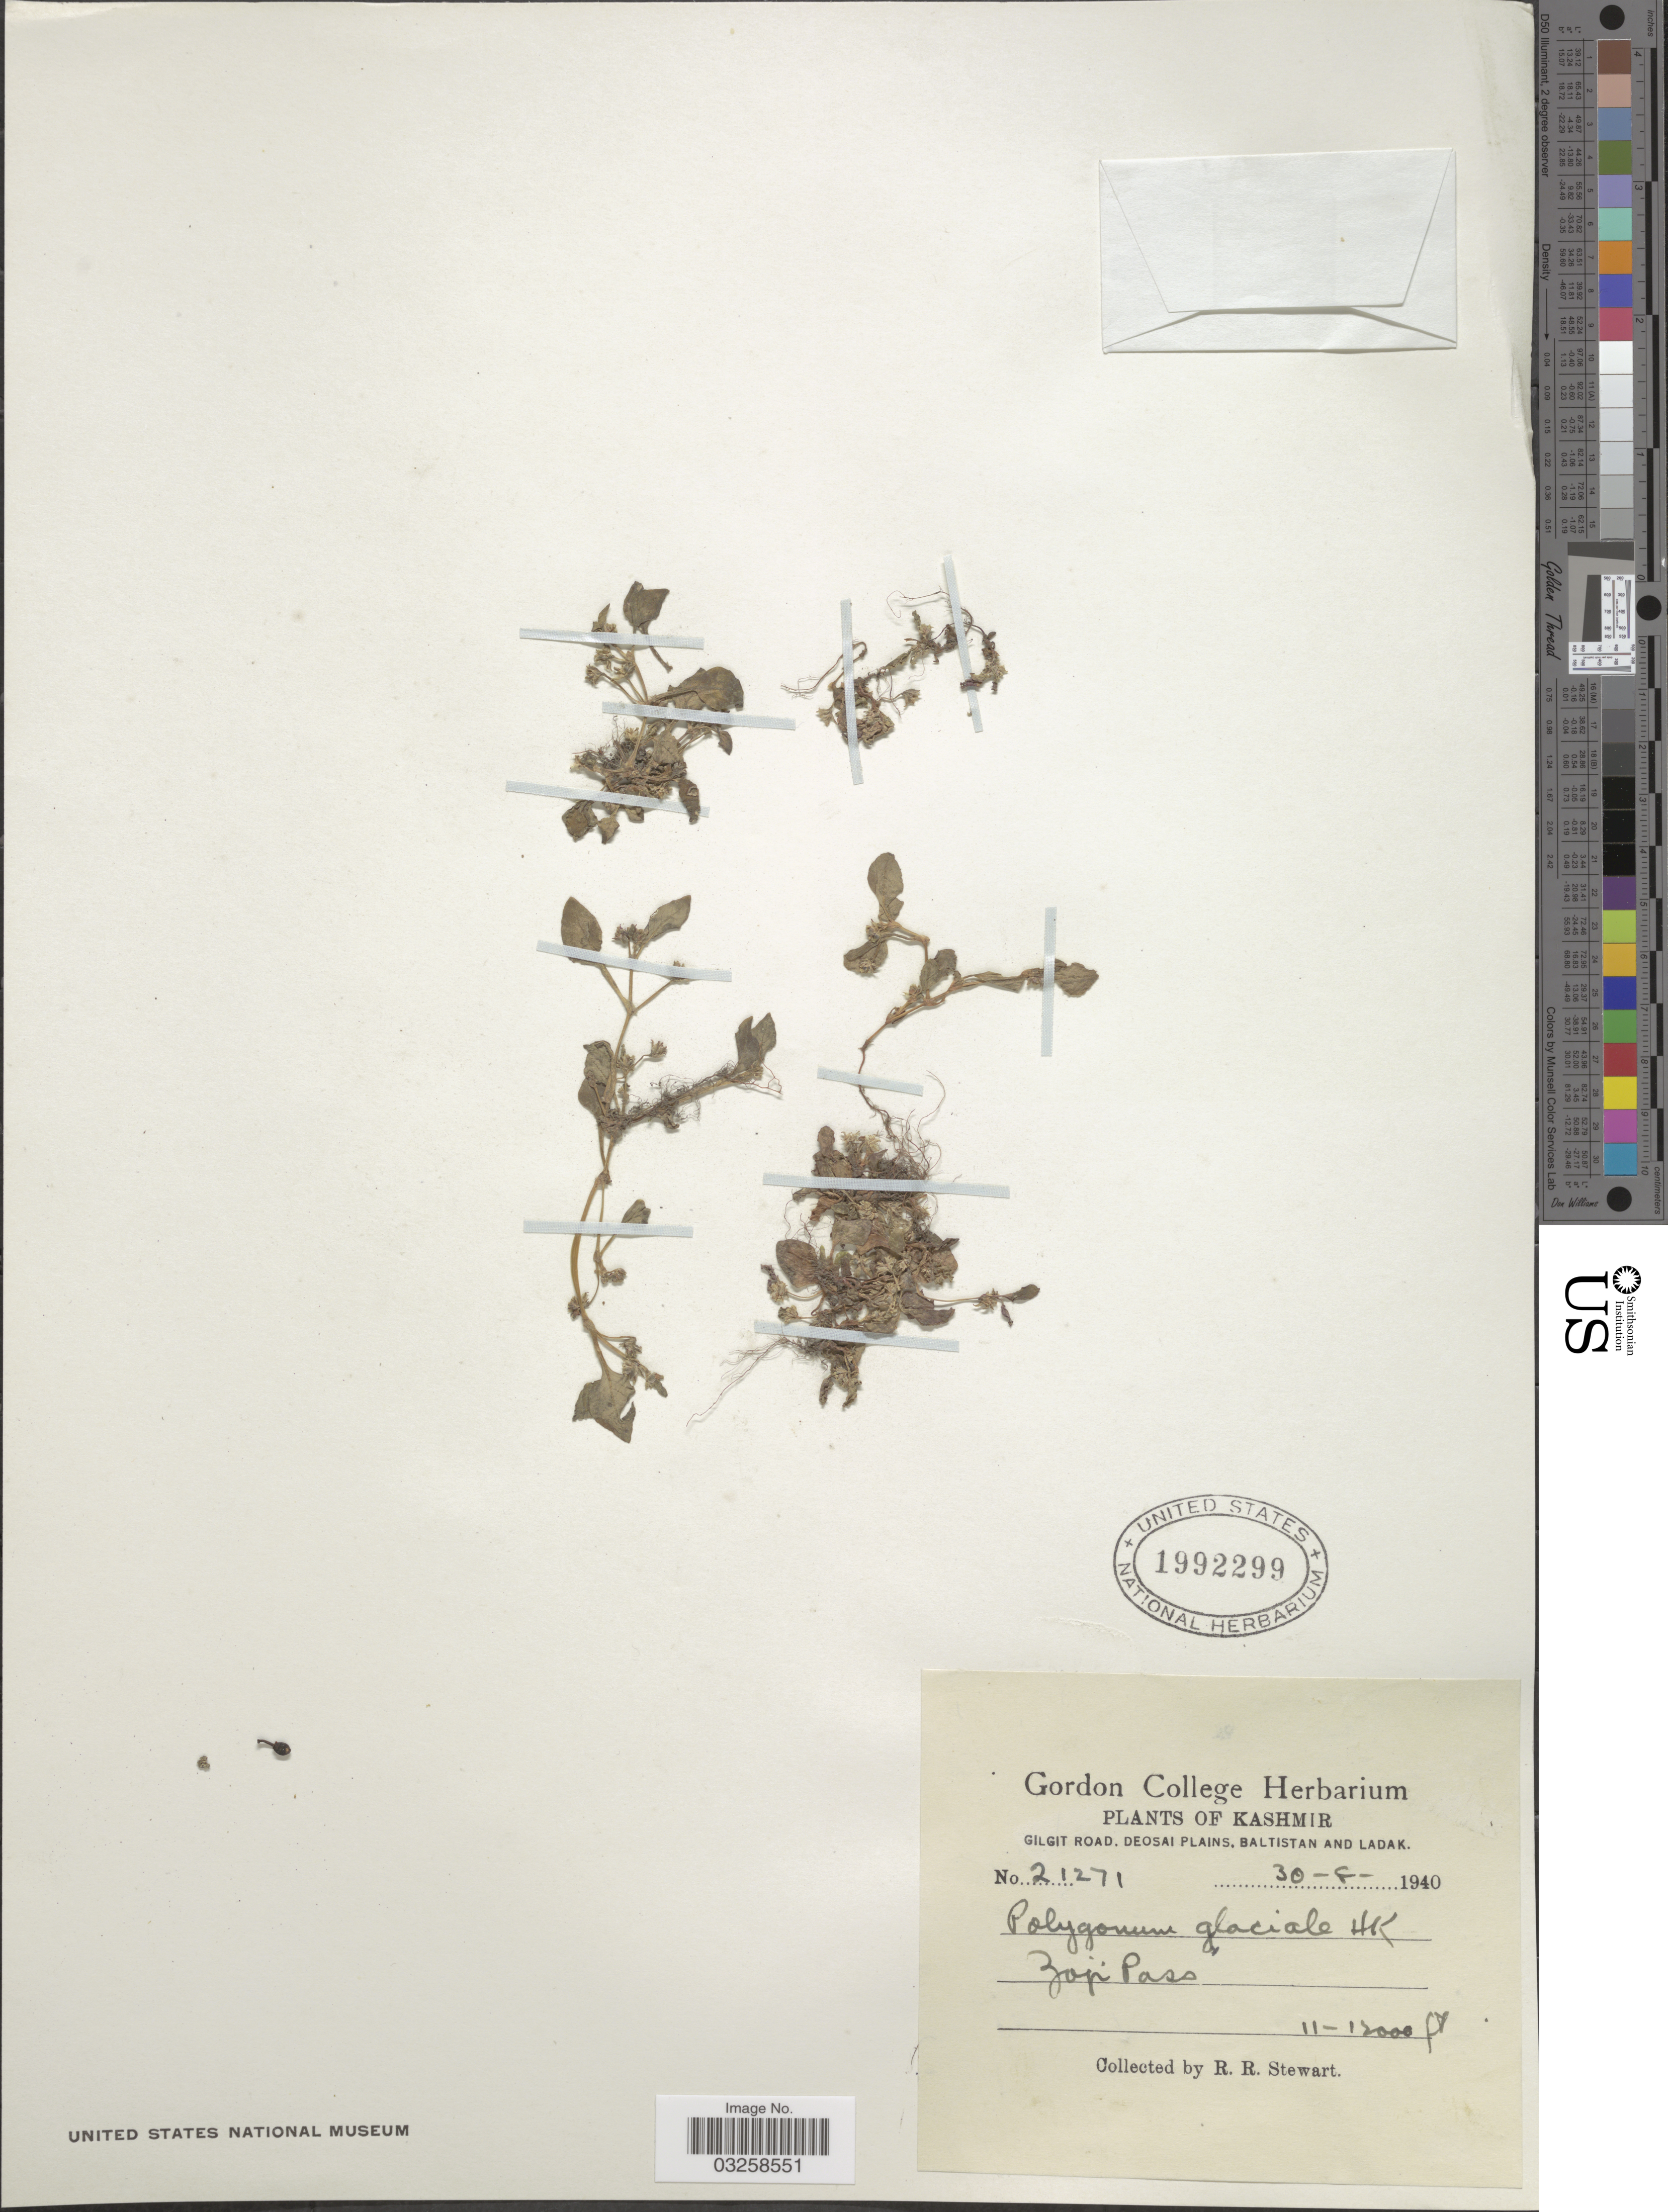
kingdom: Plantae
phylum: Tracheophyta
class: Magnoliopsida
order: Caryophyllales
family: Polygonaceae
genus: Polygonum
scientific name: Polygonum glaciale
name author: (Meisn.) Hook. f.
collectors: R. Stewart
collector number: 21271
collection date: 1940-08-30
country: India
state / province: Ladakh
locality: Gilgit Road, Deosai Plains, Baltistan and Ladak. Zoji Pass.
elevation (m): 3353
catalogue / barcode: US 1992299